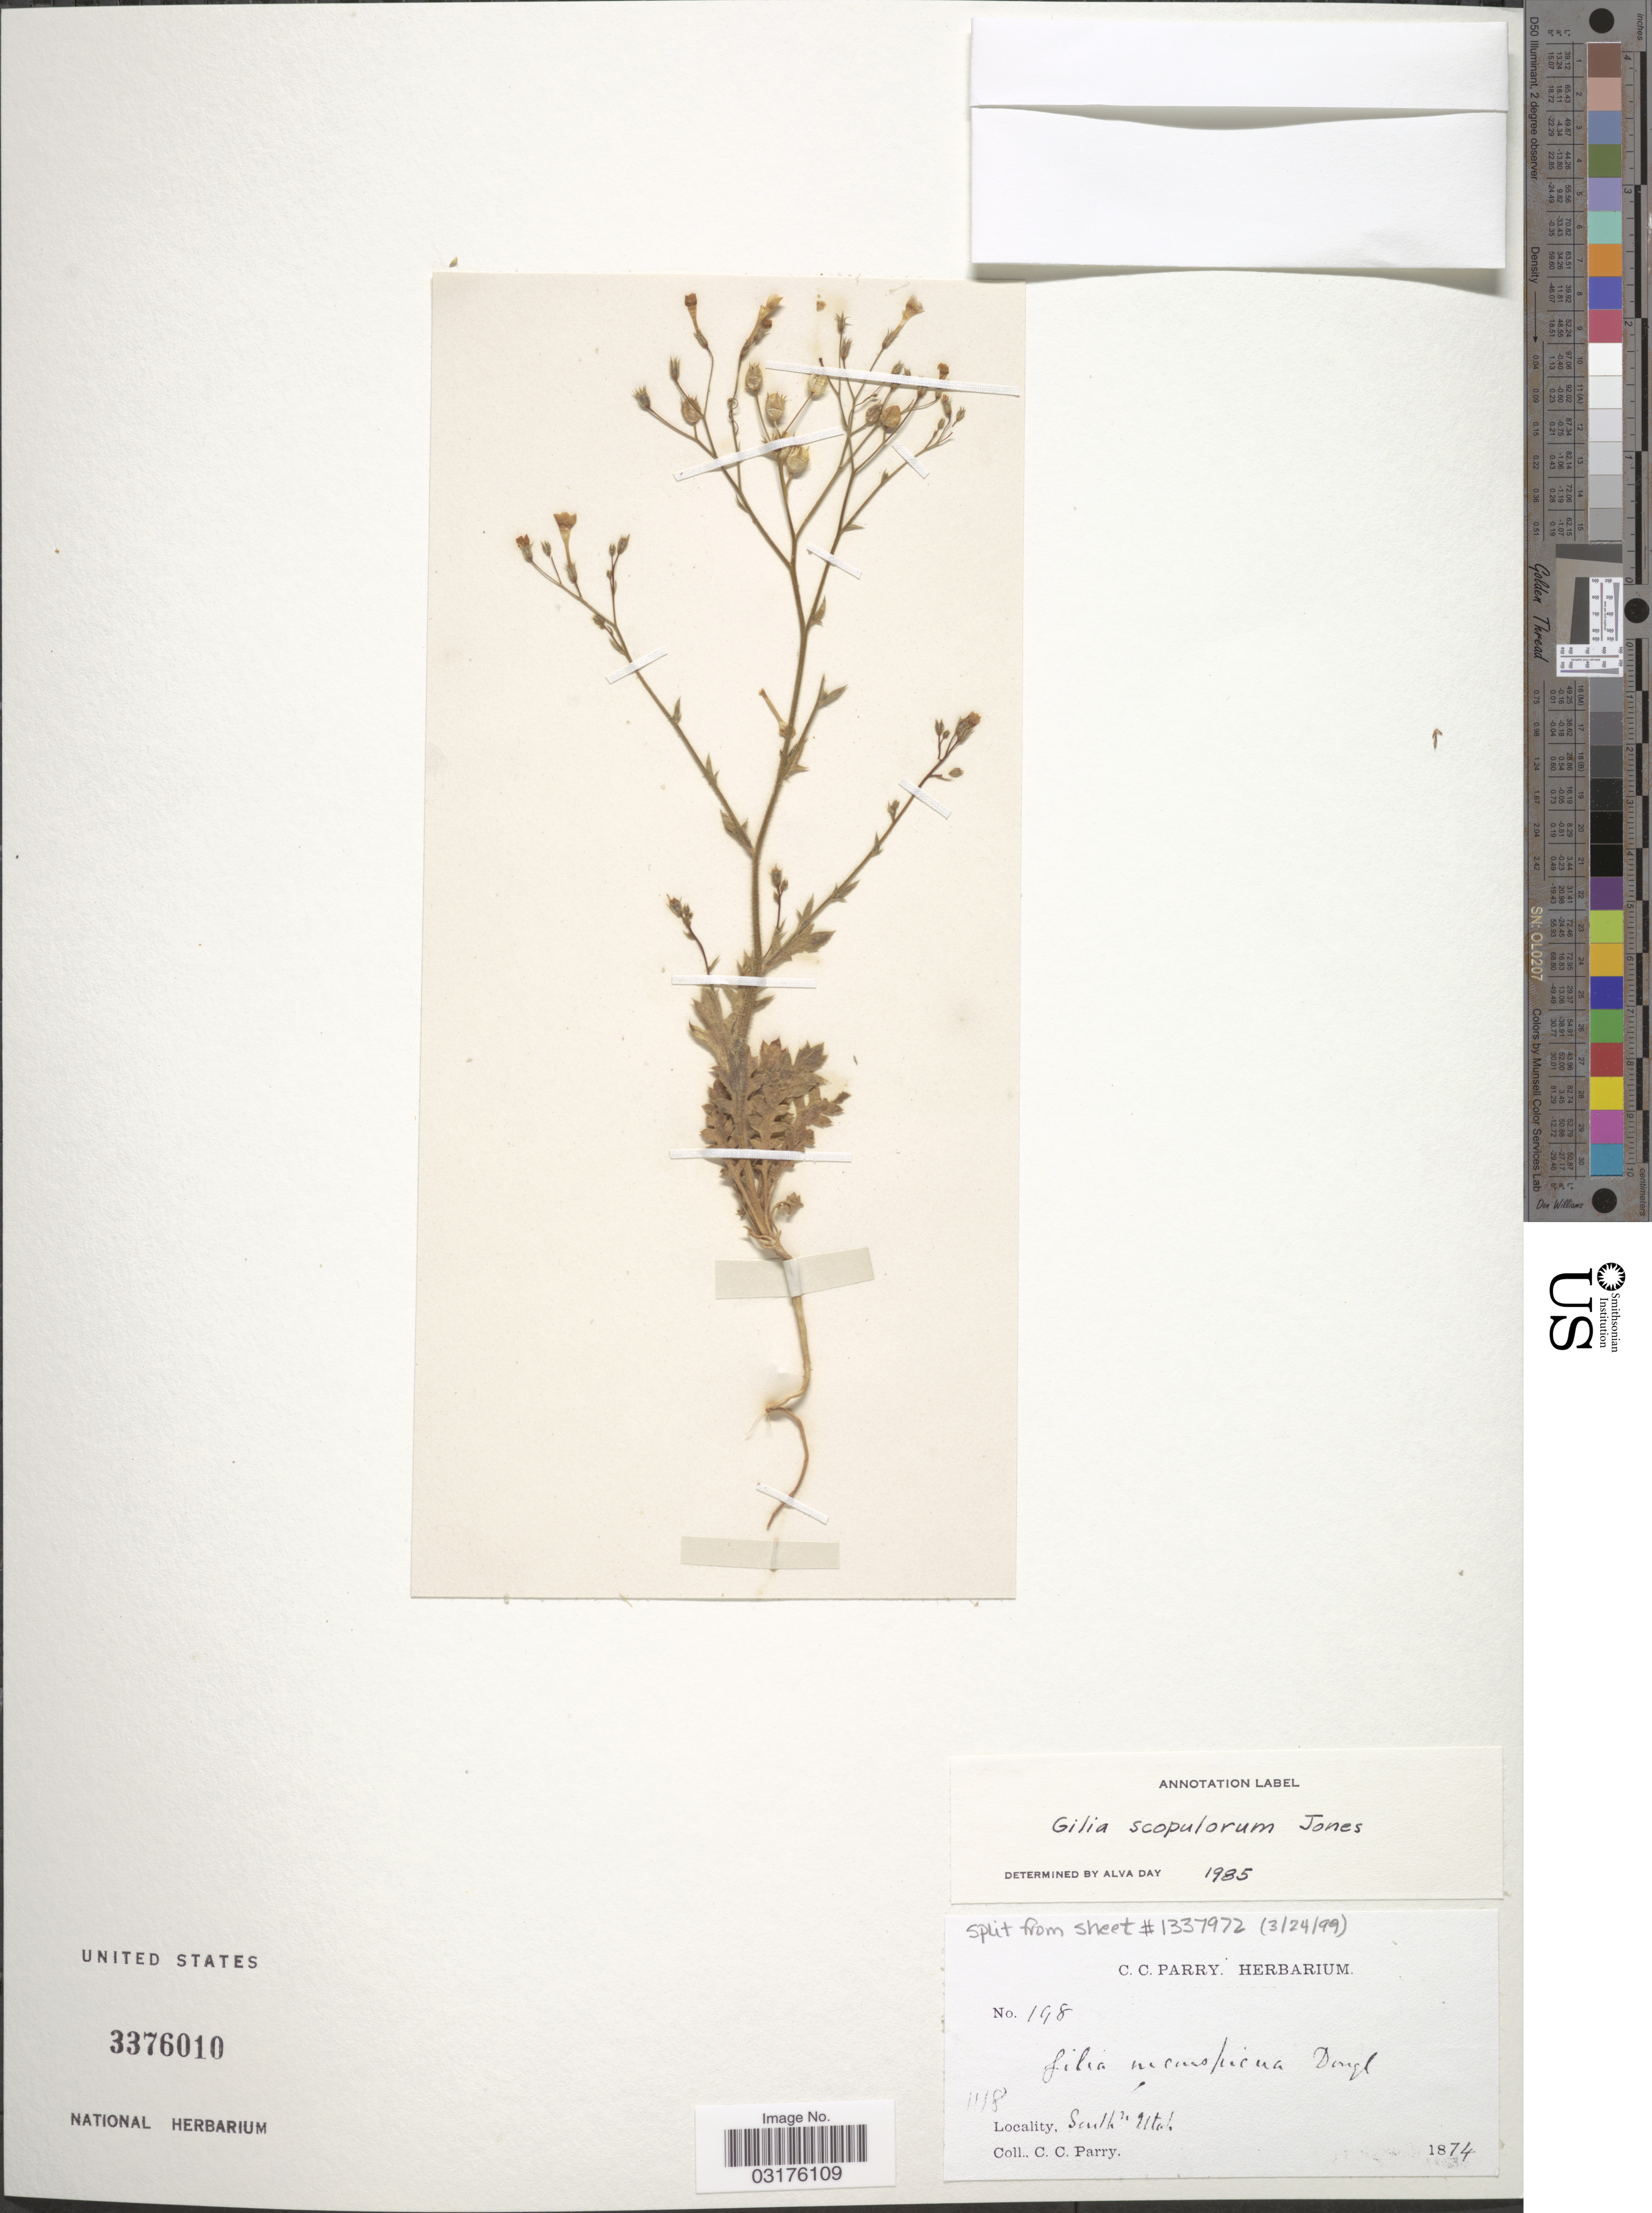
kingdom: Plantae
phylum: Tracheophyta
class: Magnoliopsida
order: Ericales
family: Polemoniaceae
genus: Gilia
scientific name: Gilia scopulorum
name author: M.E. Jones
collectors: C. C. Parry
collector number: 198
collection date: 1874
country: United States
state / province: Utah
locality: Southn Utah.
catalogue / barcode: US 3376010